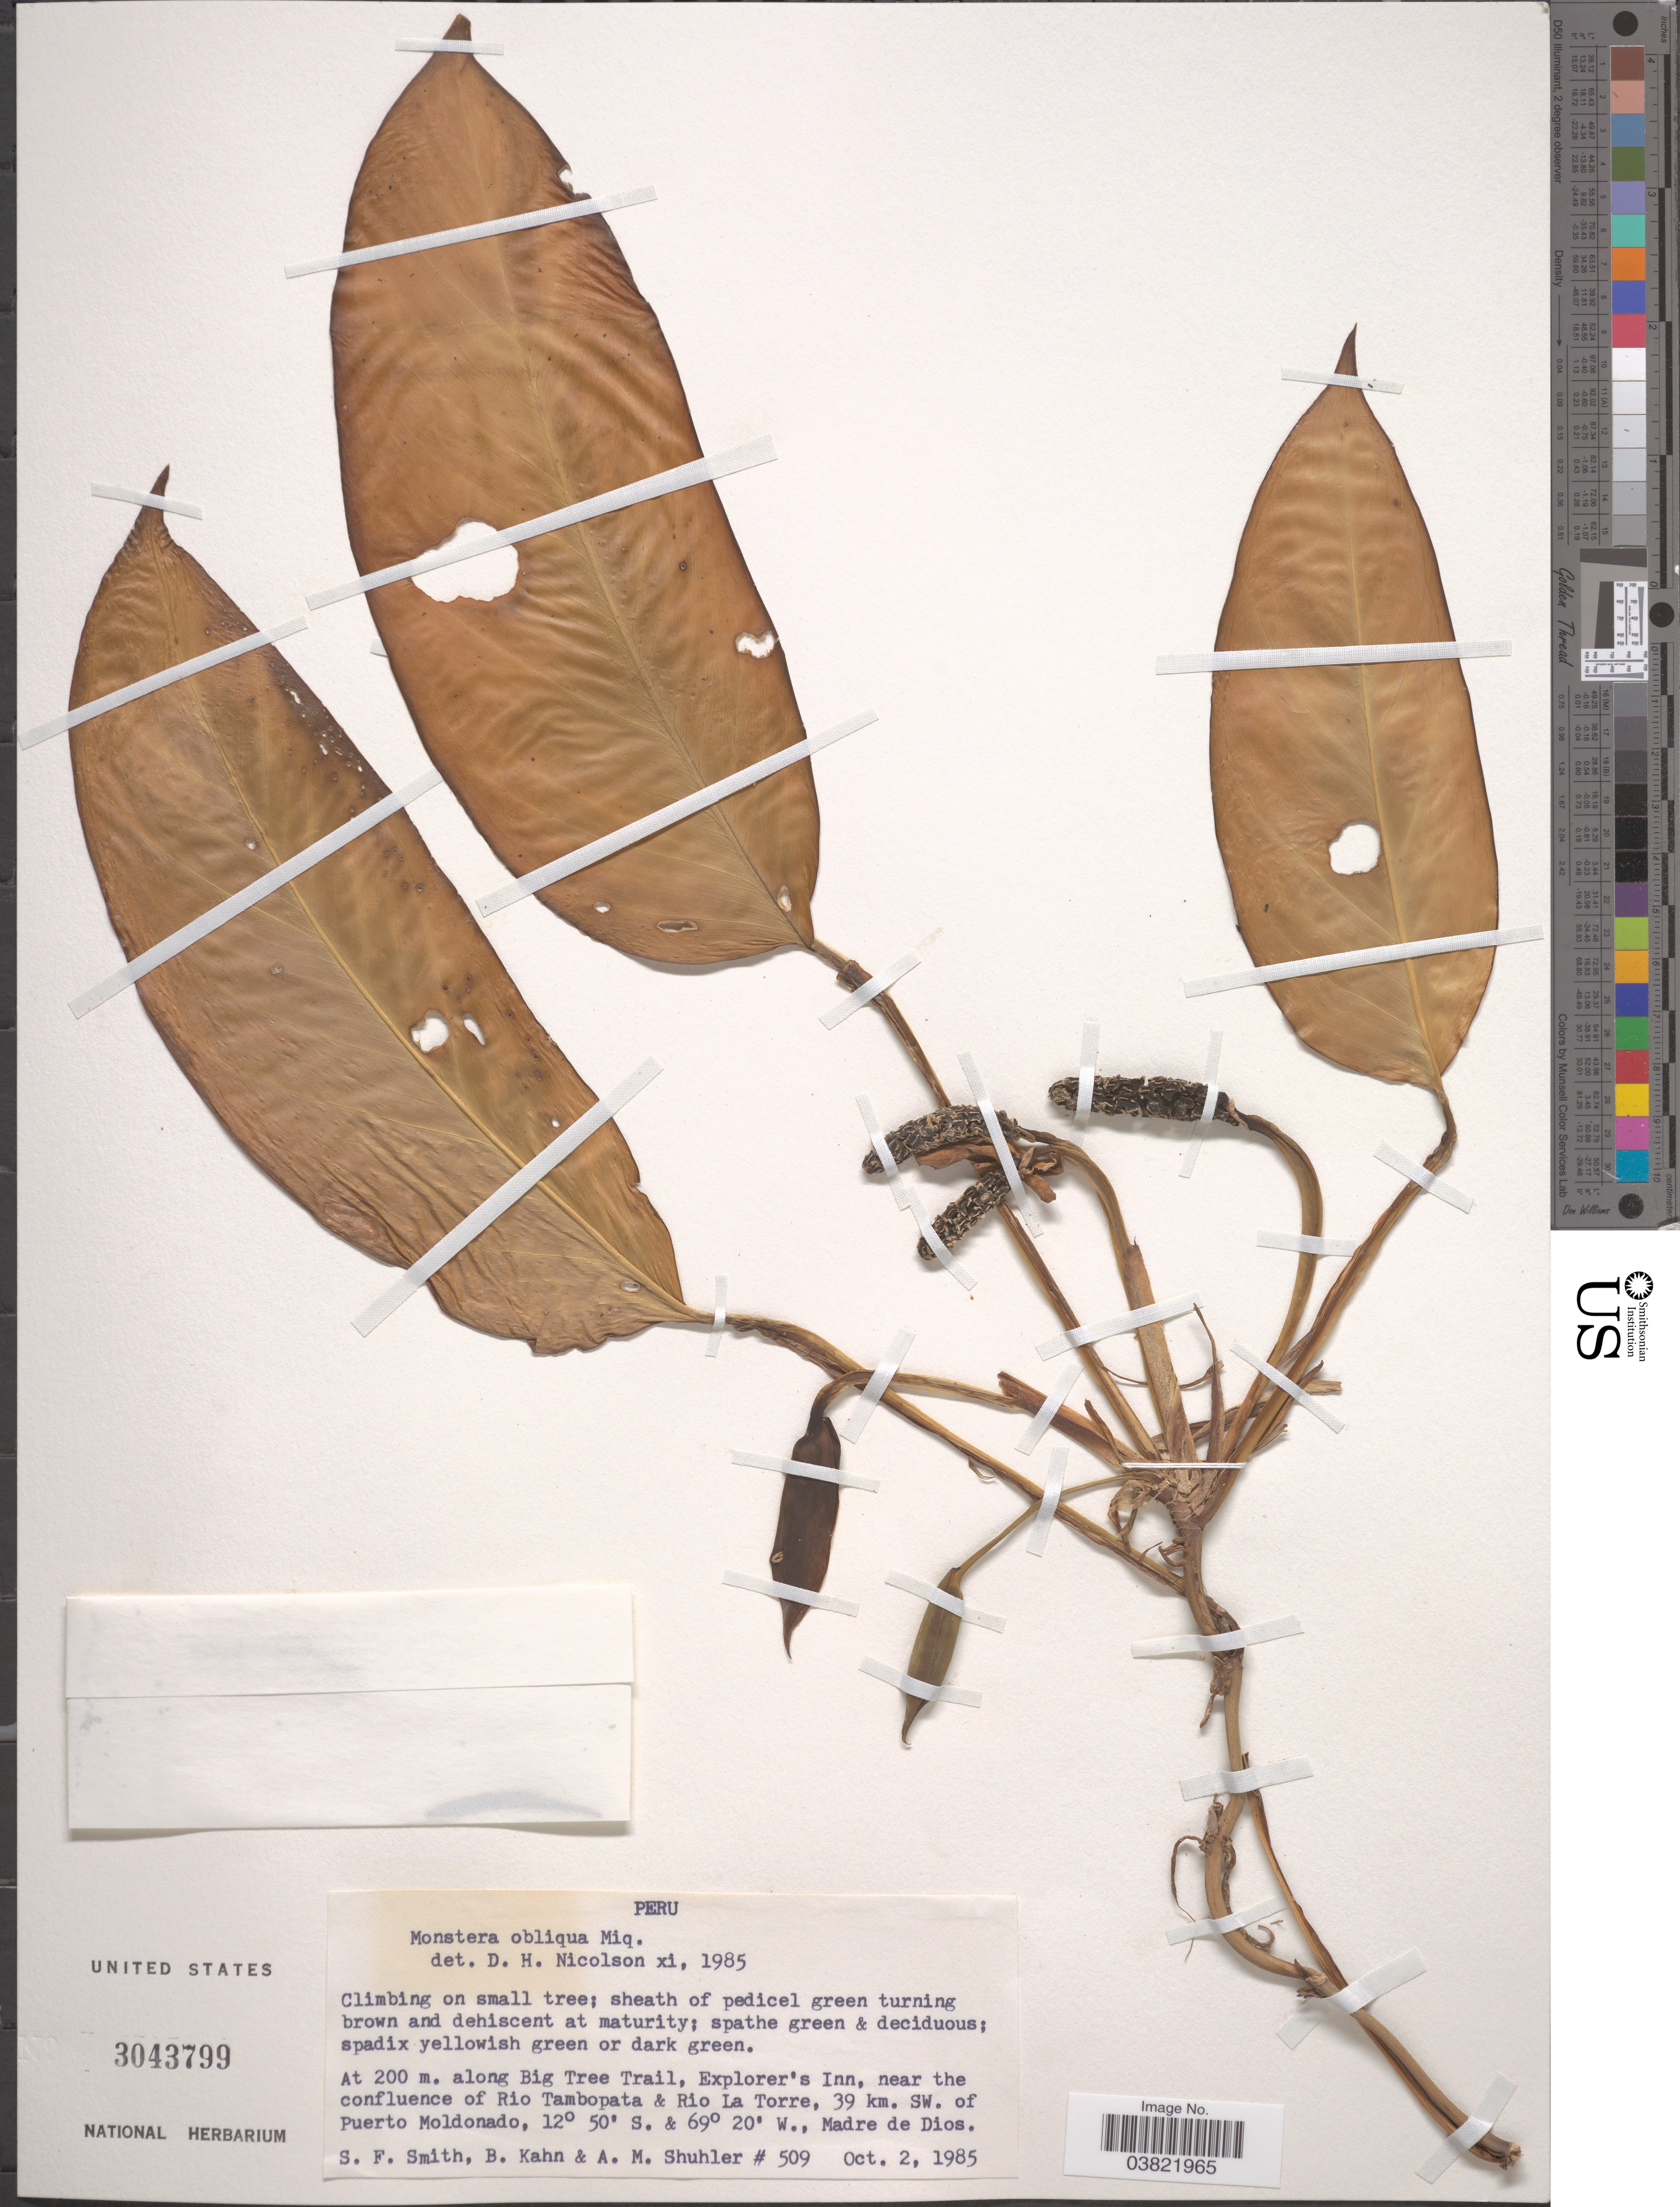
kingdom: Plantae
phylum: Tracheophyta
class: Liliopsida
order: Alismatales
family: Araceae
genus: Monstera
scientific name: Monstera obliqua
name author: Miq.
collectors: S.F. Smith, B. Kahn & A. Shuhler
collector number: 509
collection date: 1985-10-02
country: Peru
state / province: Madre de Dios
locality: Along Big Tree Trail, Explorer's Inn, near the confluence of Rio Tambopata & Rio La Torre, 39 km. SW. of Puerto Moldonado.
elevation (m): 200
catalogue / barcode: US 3043799